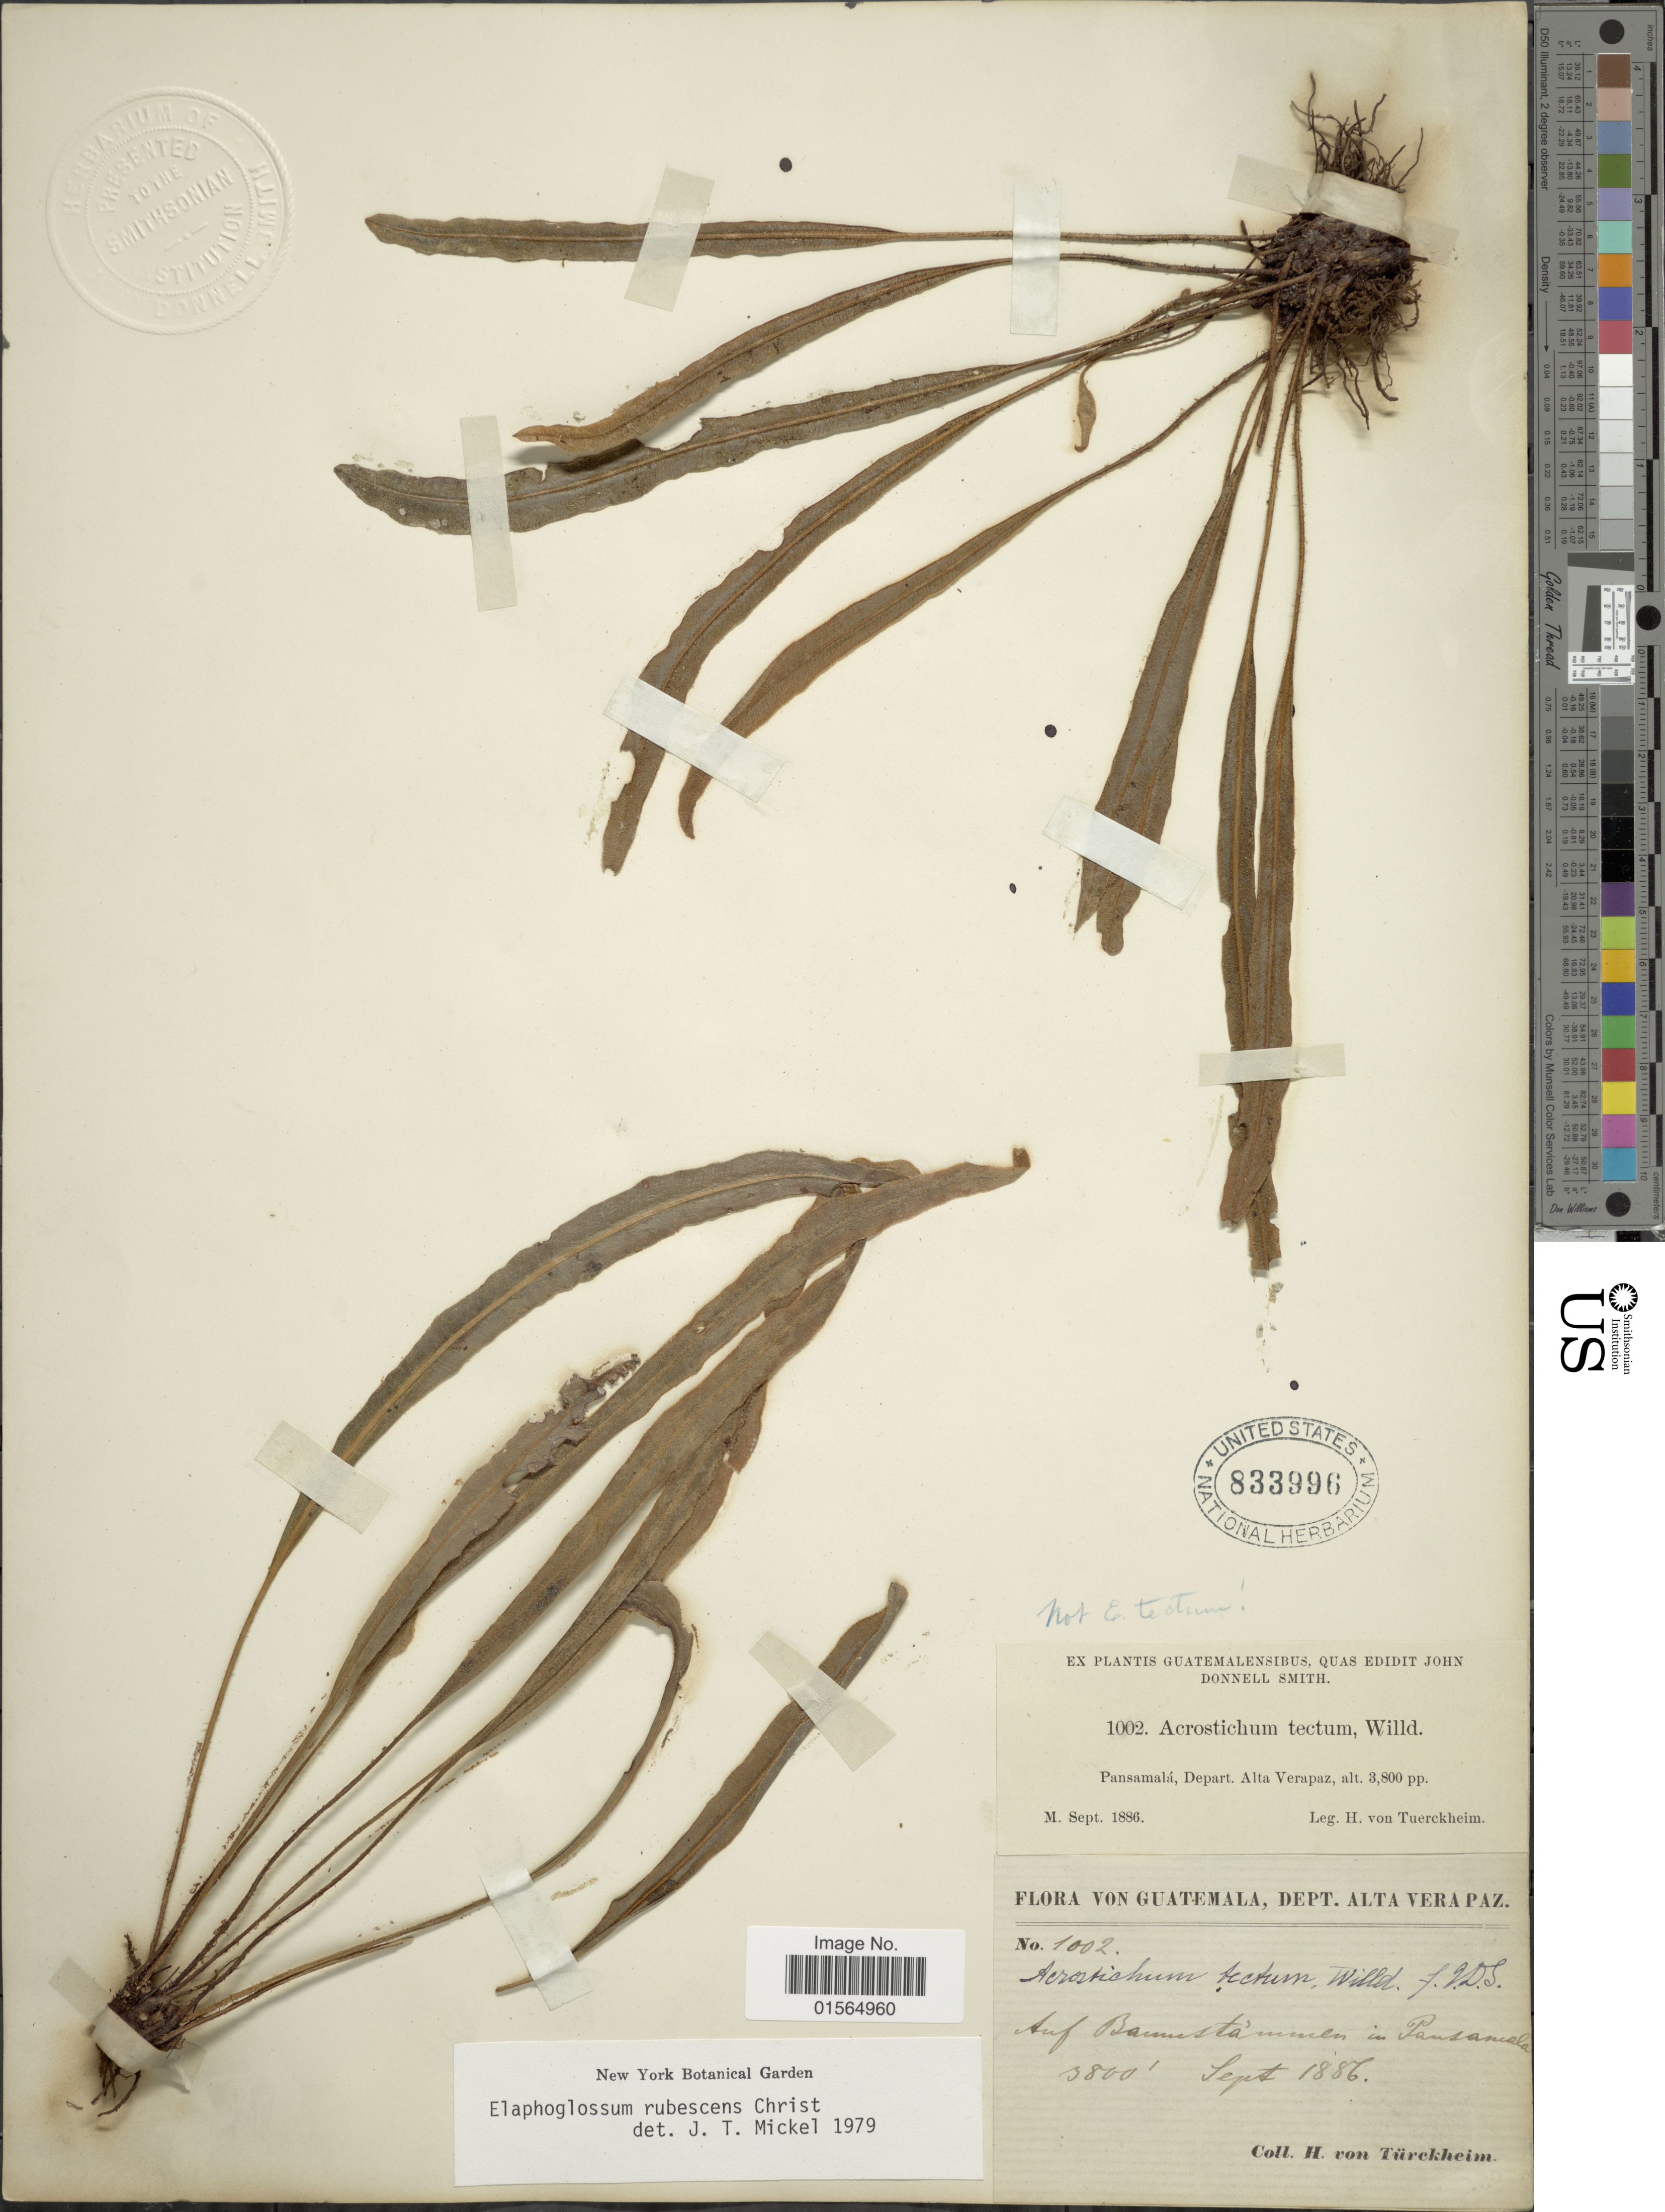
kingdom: Plantae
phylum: Tracheophyta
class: Polypodiopsida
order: Polypodiales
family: Dryopteridaceae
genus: Elaphoglossum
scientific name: Elaphoglossum rubescens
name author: Kuhn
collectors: H. von Türckheim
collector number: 1002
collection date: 1886-09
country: Guatemala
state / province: Alta Verapaz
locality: Pansamala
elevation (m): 1158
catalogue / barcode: US 833996